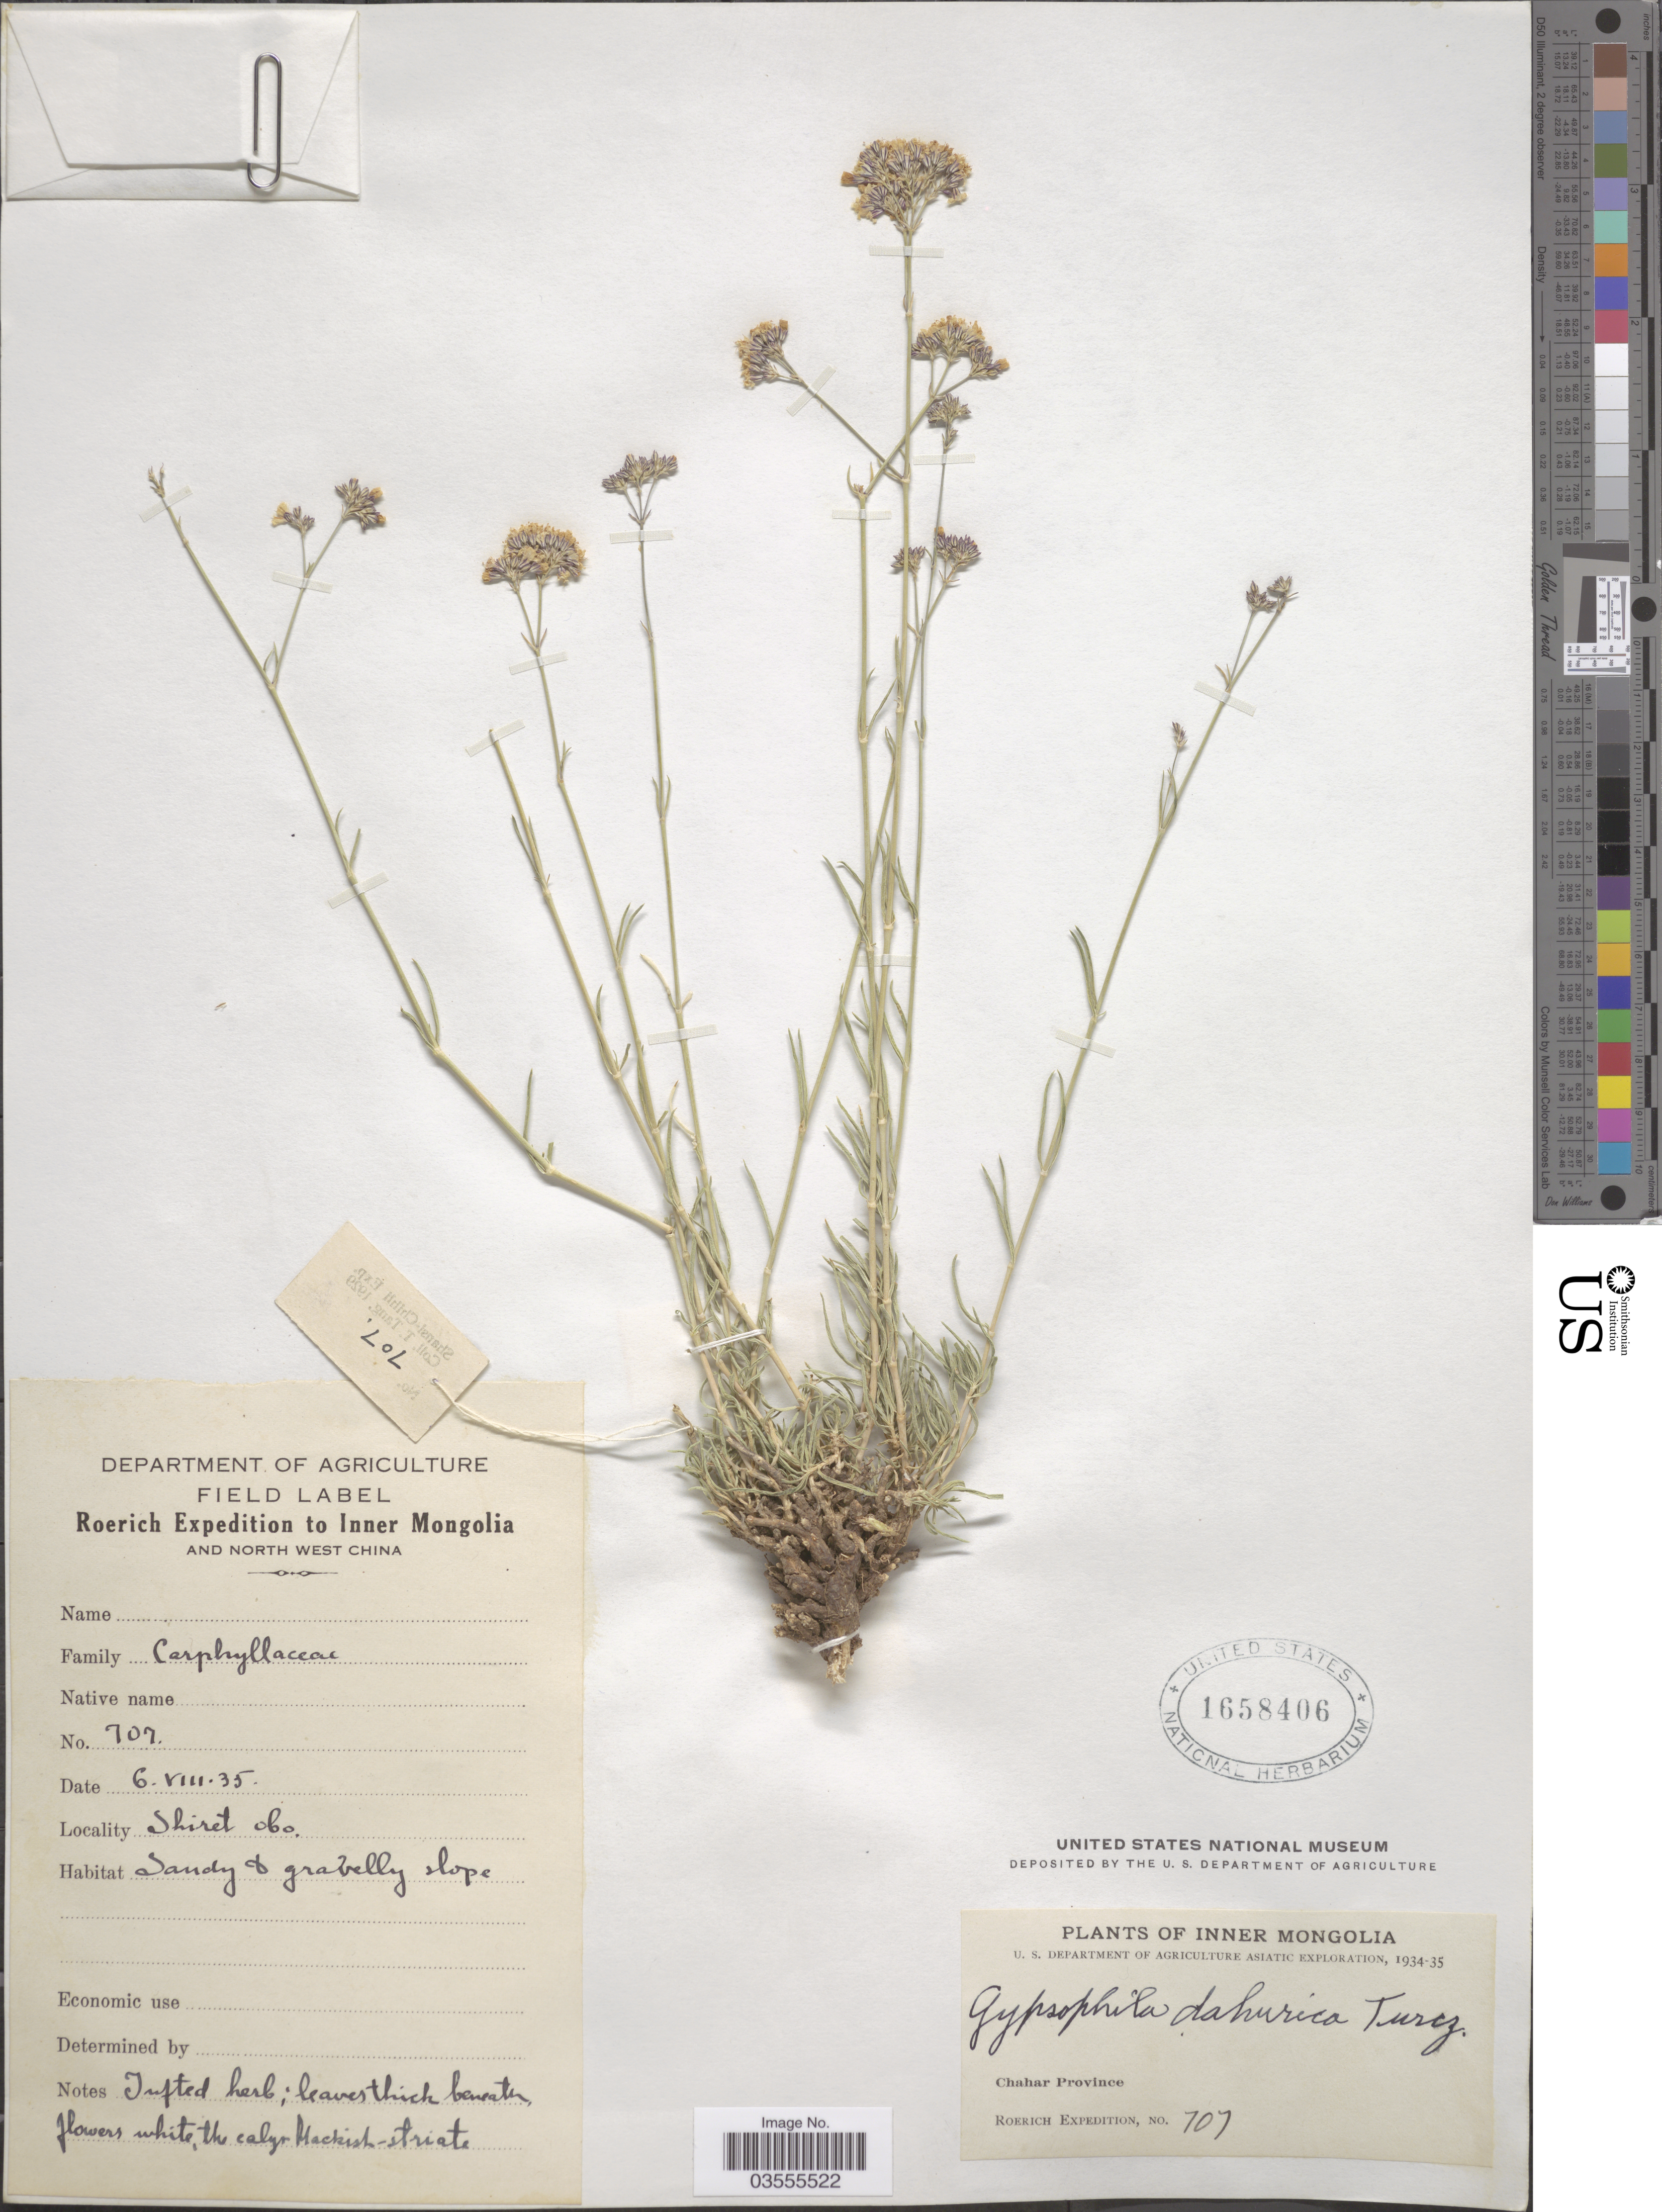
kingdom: Plantae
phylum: Tracheophyta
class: Magnoliopsida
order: Caryophyllales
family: Caryophyllaceae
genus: Gypsophila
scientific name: Gypsophila davurica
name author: Turcz. ex Fenzl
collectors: Roerich Expedition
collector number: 707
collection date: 1935-08-06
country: China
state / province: Nei Monggol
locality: Inner Mongolia. Shiret Obo. Chahar Province.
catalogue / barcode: US 1658406